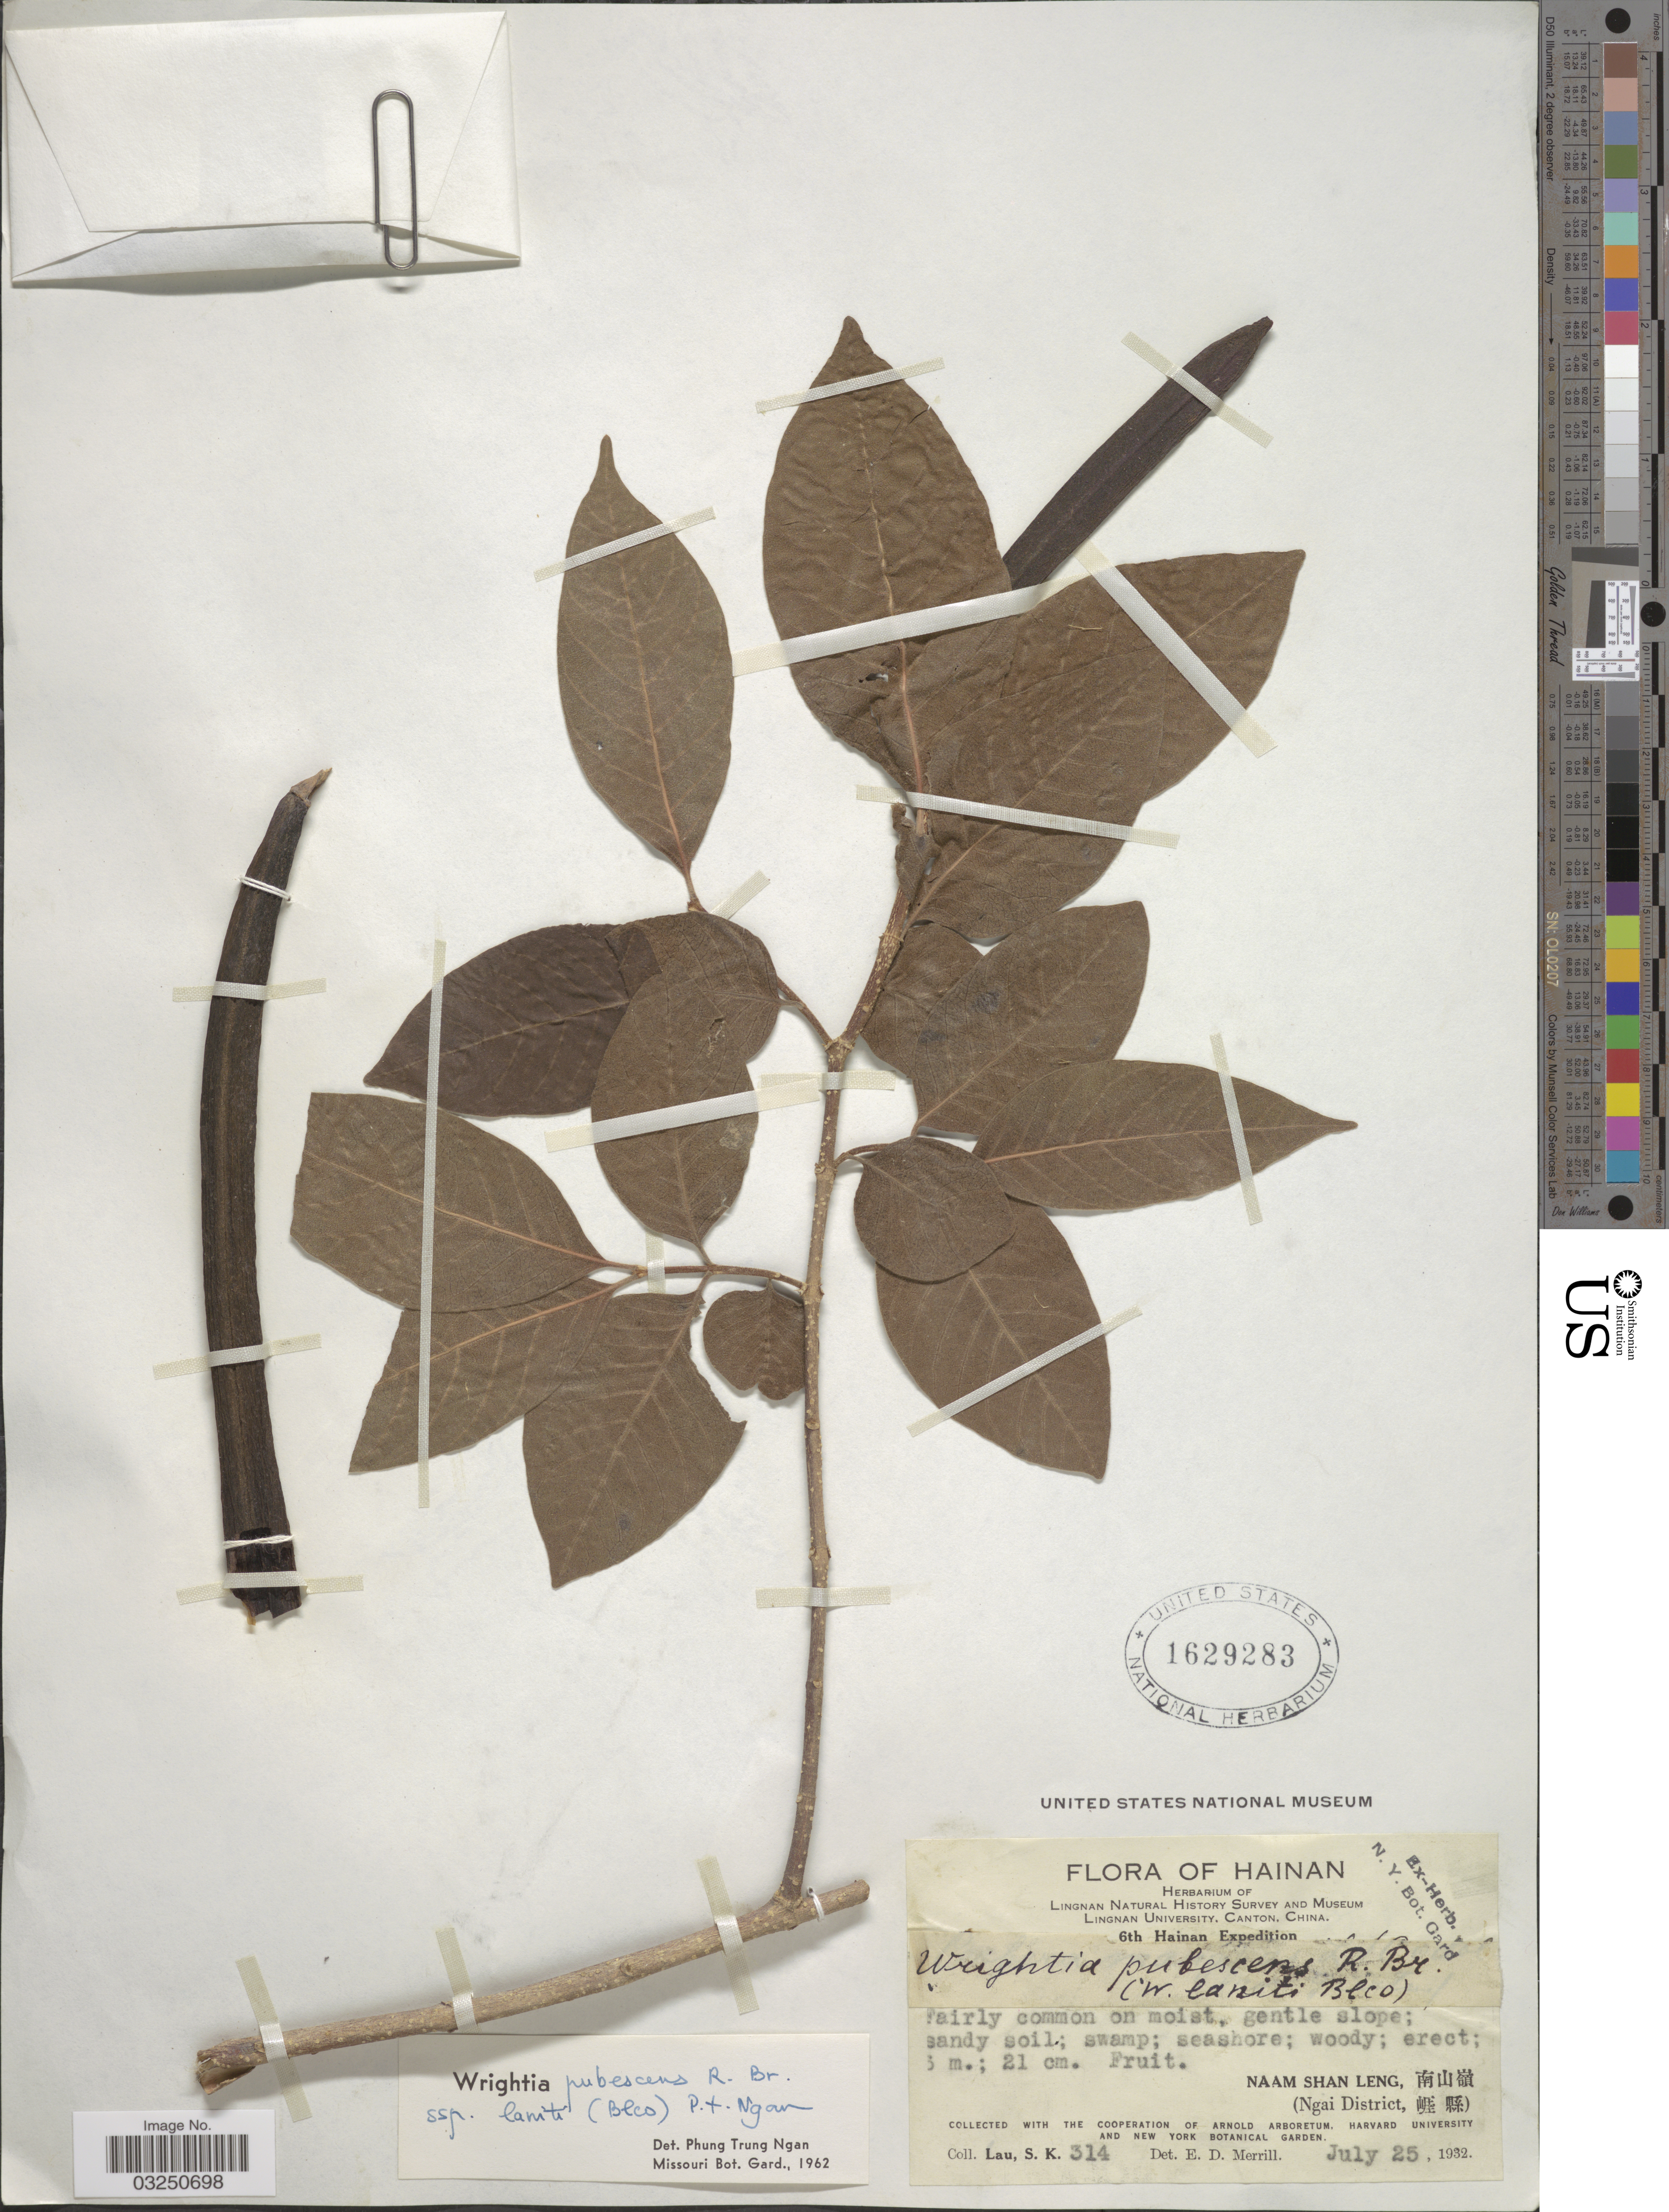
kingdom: Plantae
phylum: Tracheophyta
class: Magnoliopsida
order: Gentianales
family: Apocynaceae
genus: Wrightia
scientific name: Wrightia pubescens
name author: R. Br.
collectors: S. K. Lau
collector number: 314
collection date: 1932-07-25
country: China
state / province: Hainan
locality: Naam Shan Leng. (Ngai District).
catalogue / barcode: US 1629283